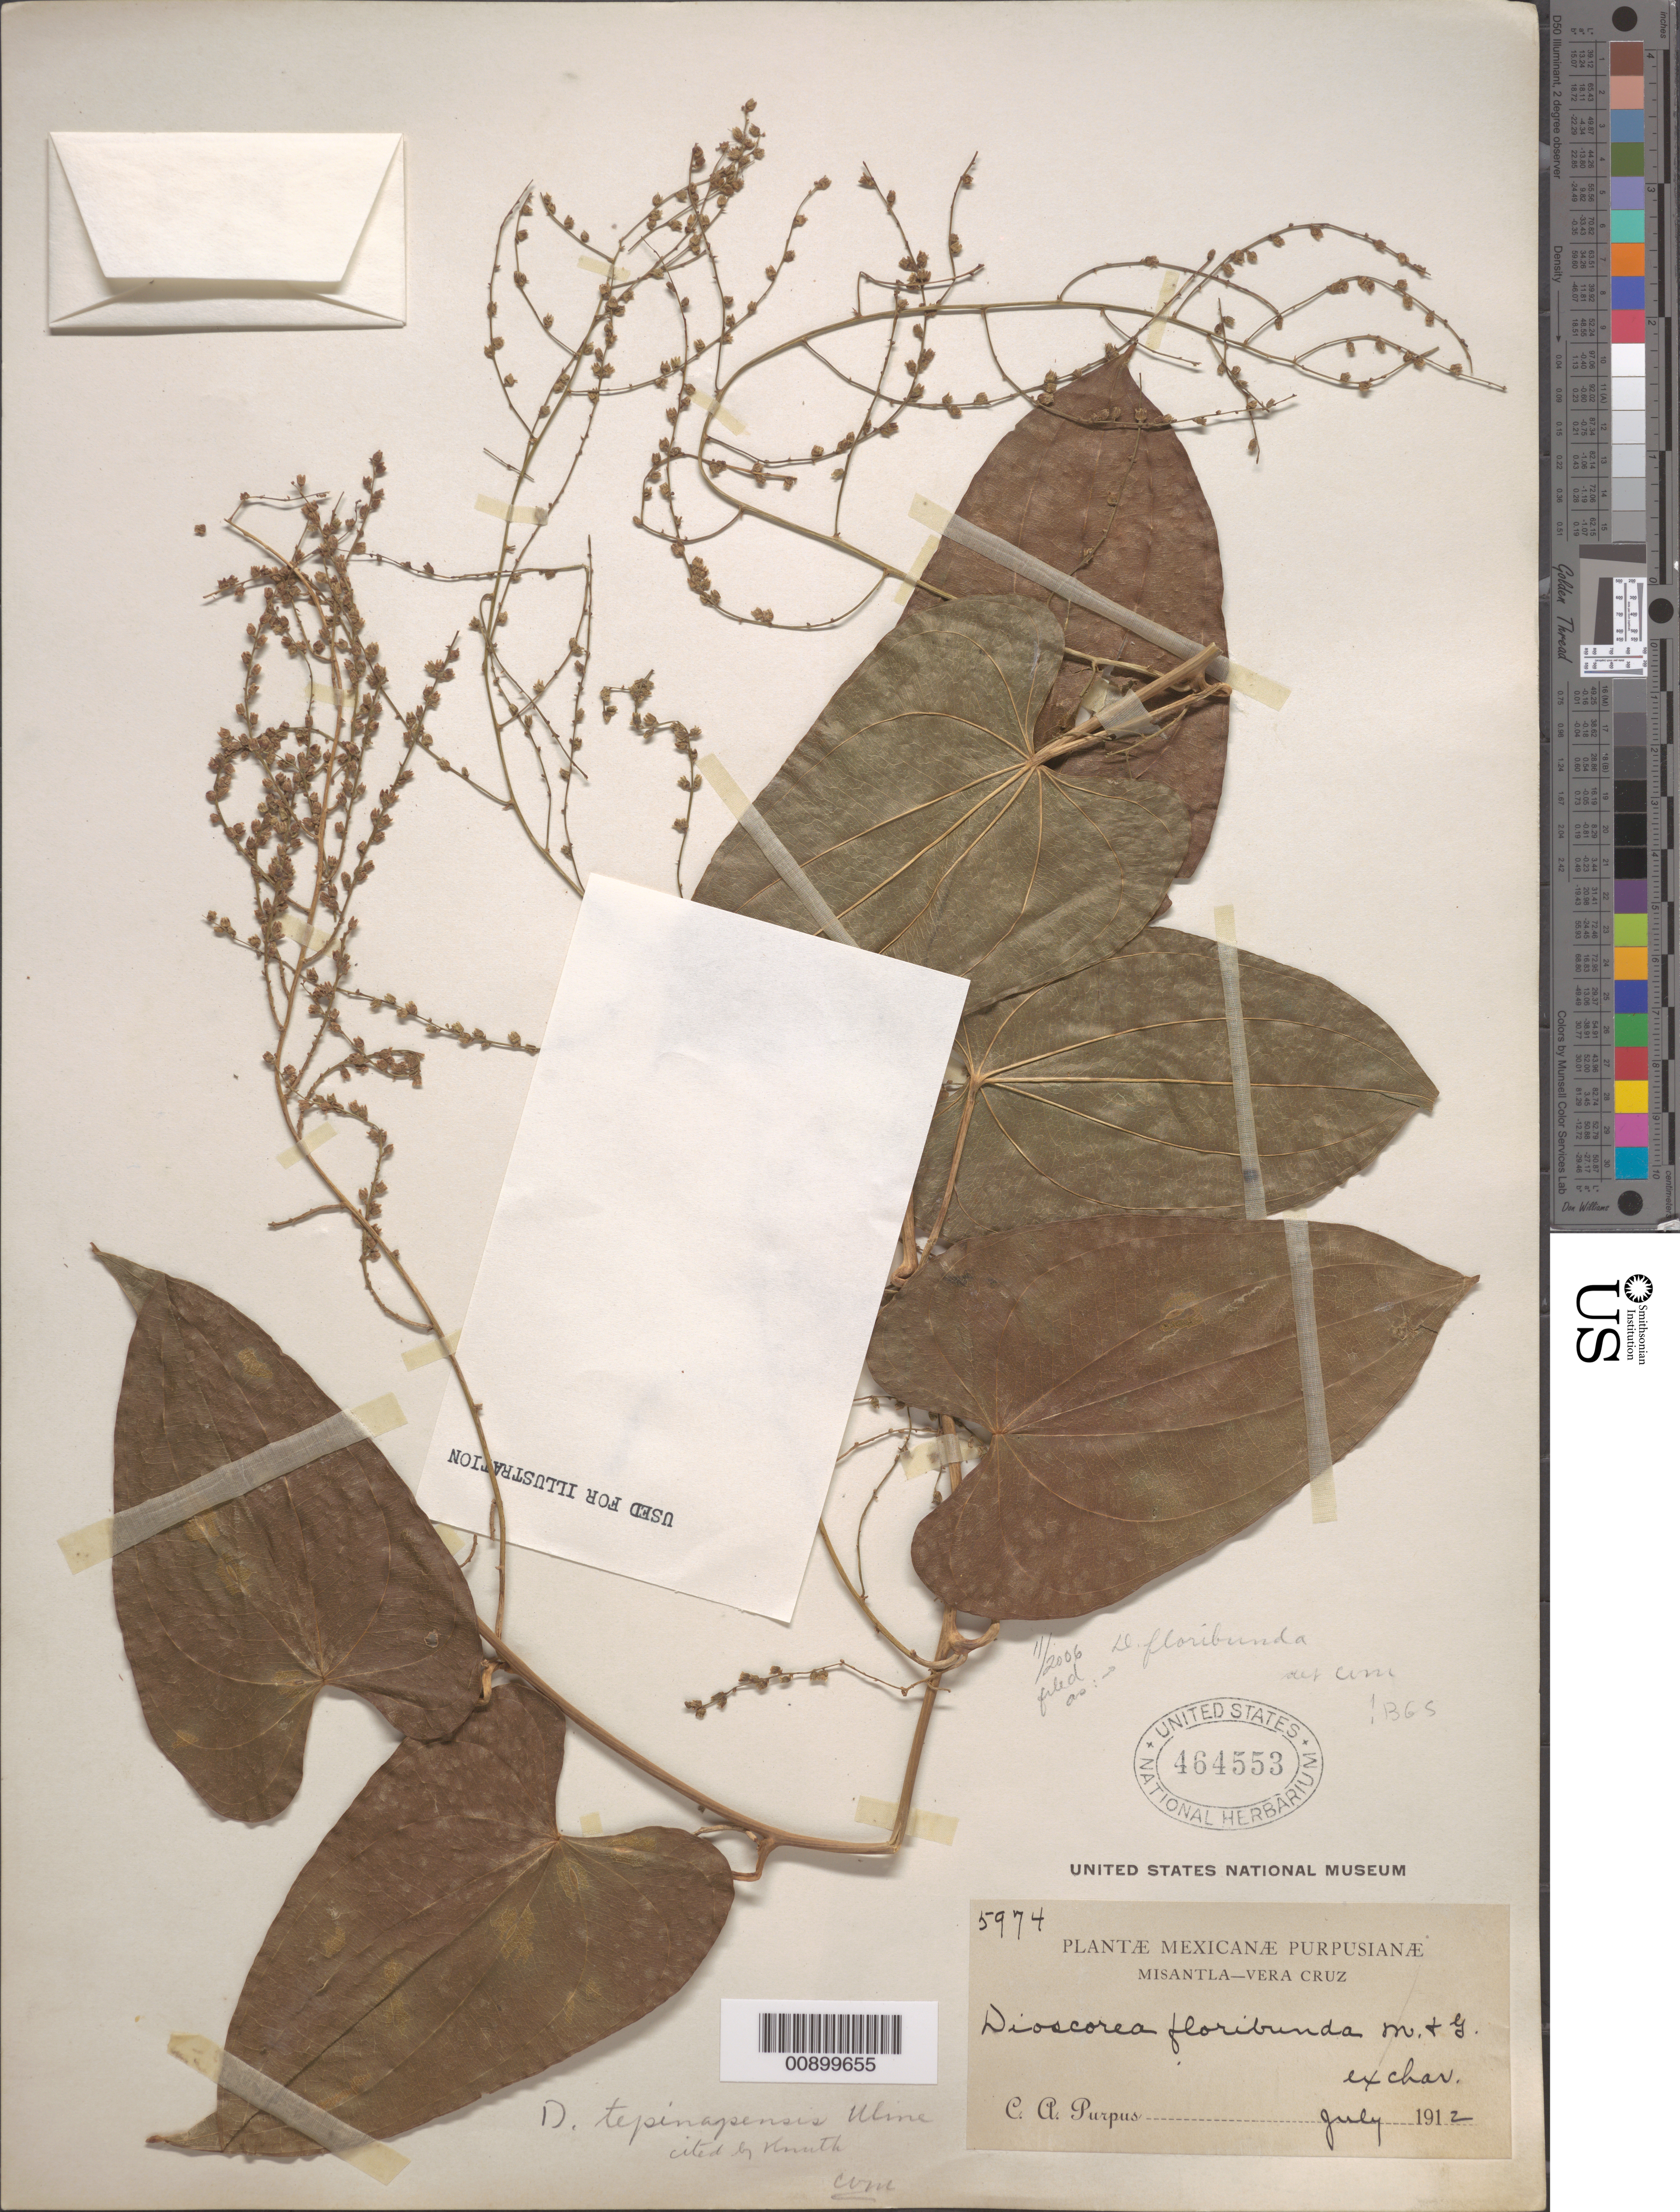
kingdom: Plantae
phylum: Tracheophyta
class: Liliopsida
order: Dioscoreales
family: Dioscoreaceae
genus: Dioscorea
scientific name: Dioscorea floribunda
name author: M. Martens & Galeotti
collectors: C. A. Purpus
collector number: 5974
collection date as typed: Jul 1912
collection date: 1912-07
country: Mexico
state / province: Veracruz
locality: Misantla, Veracruz.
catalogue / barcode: US 464553